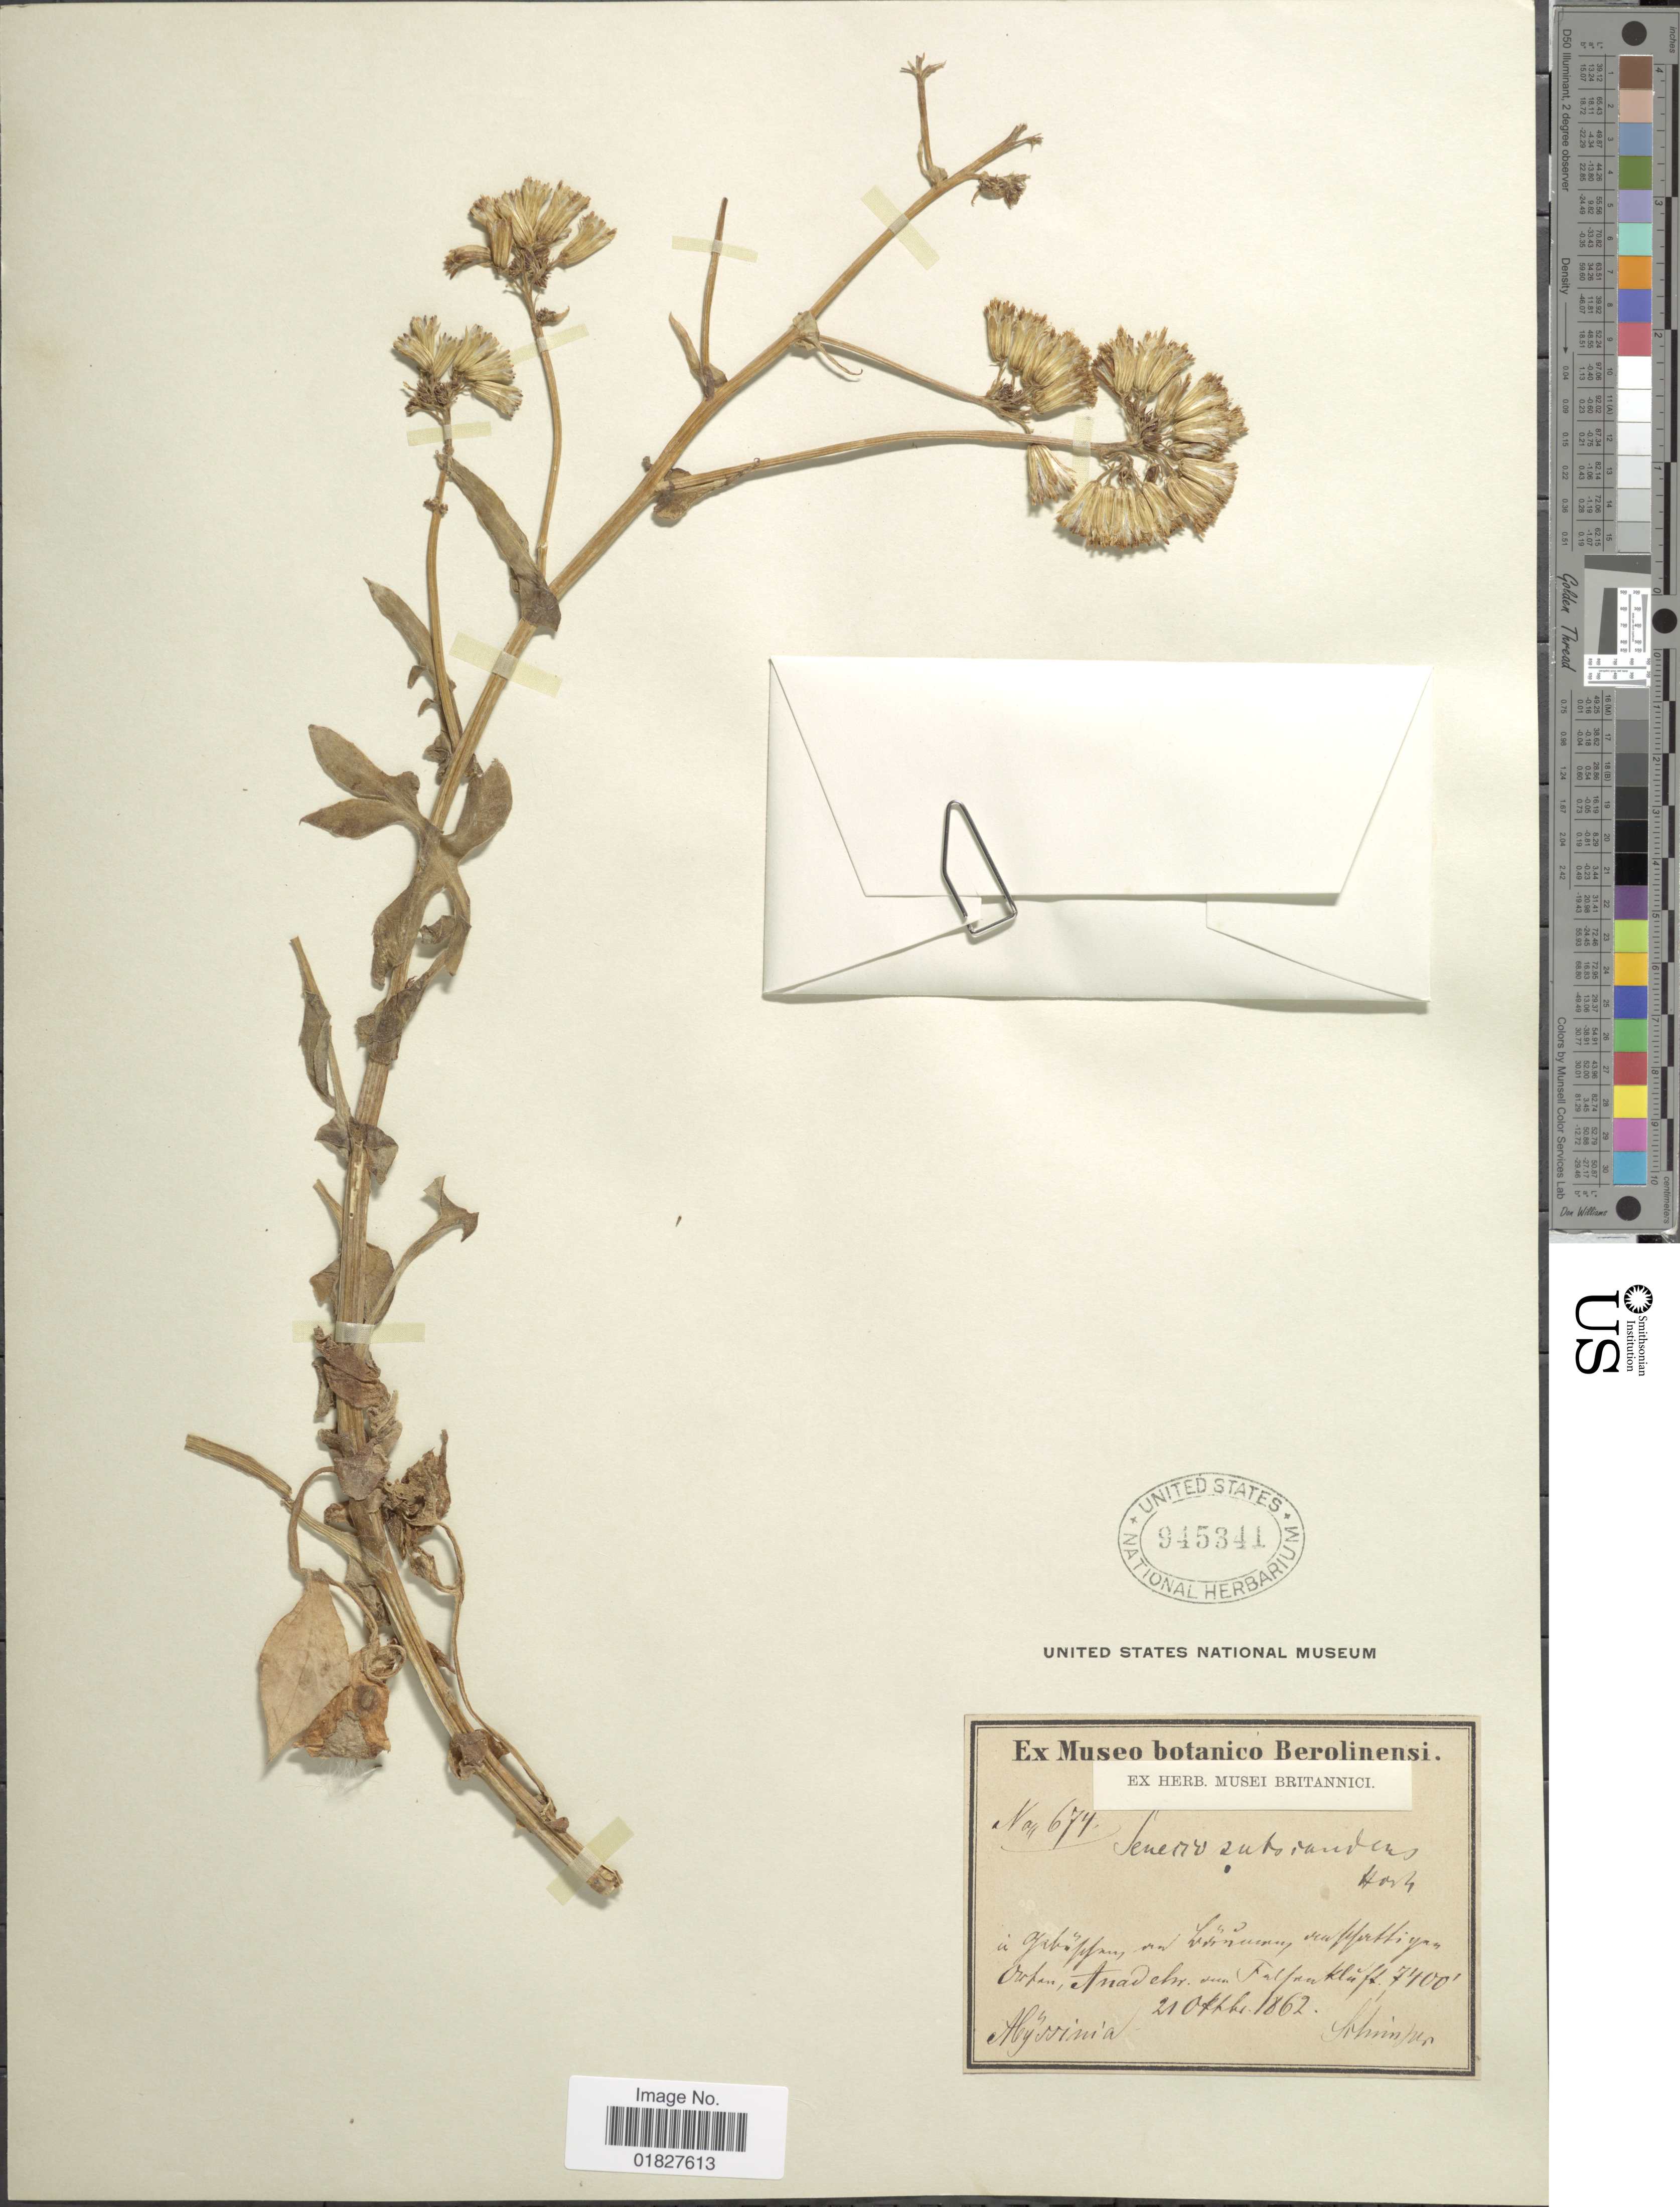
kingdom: Plantae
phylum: Tracheophyta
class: Magnoliopsida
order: Asterales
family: Asteraceae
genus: Solanecio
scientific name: Solanecio angulatus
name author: (Vahl) C. Jeffrey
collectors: -. Schimper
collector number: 674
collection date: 1862-10-21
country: Eritrea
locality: Abyssinia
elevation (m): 2256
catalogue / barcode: US 945341